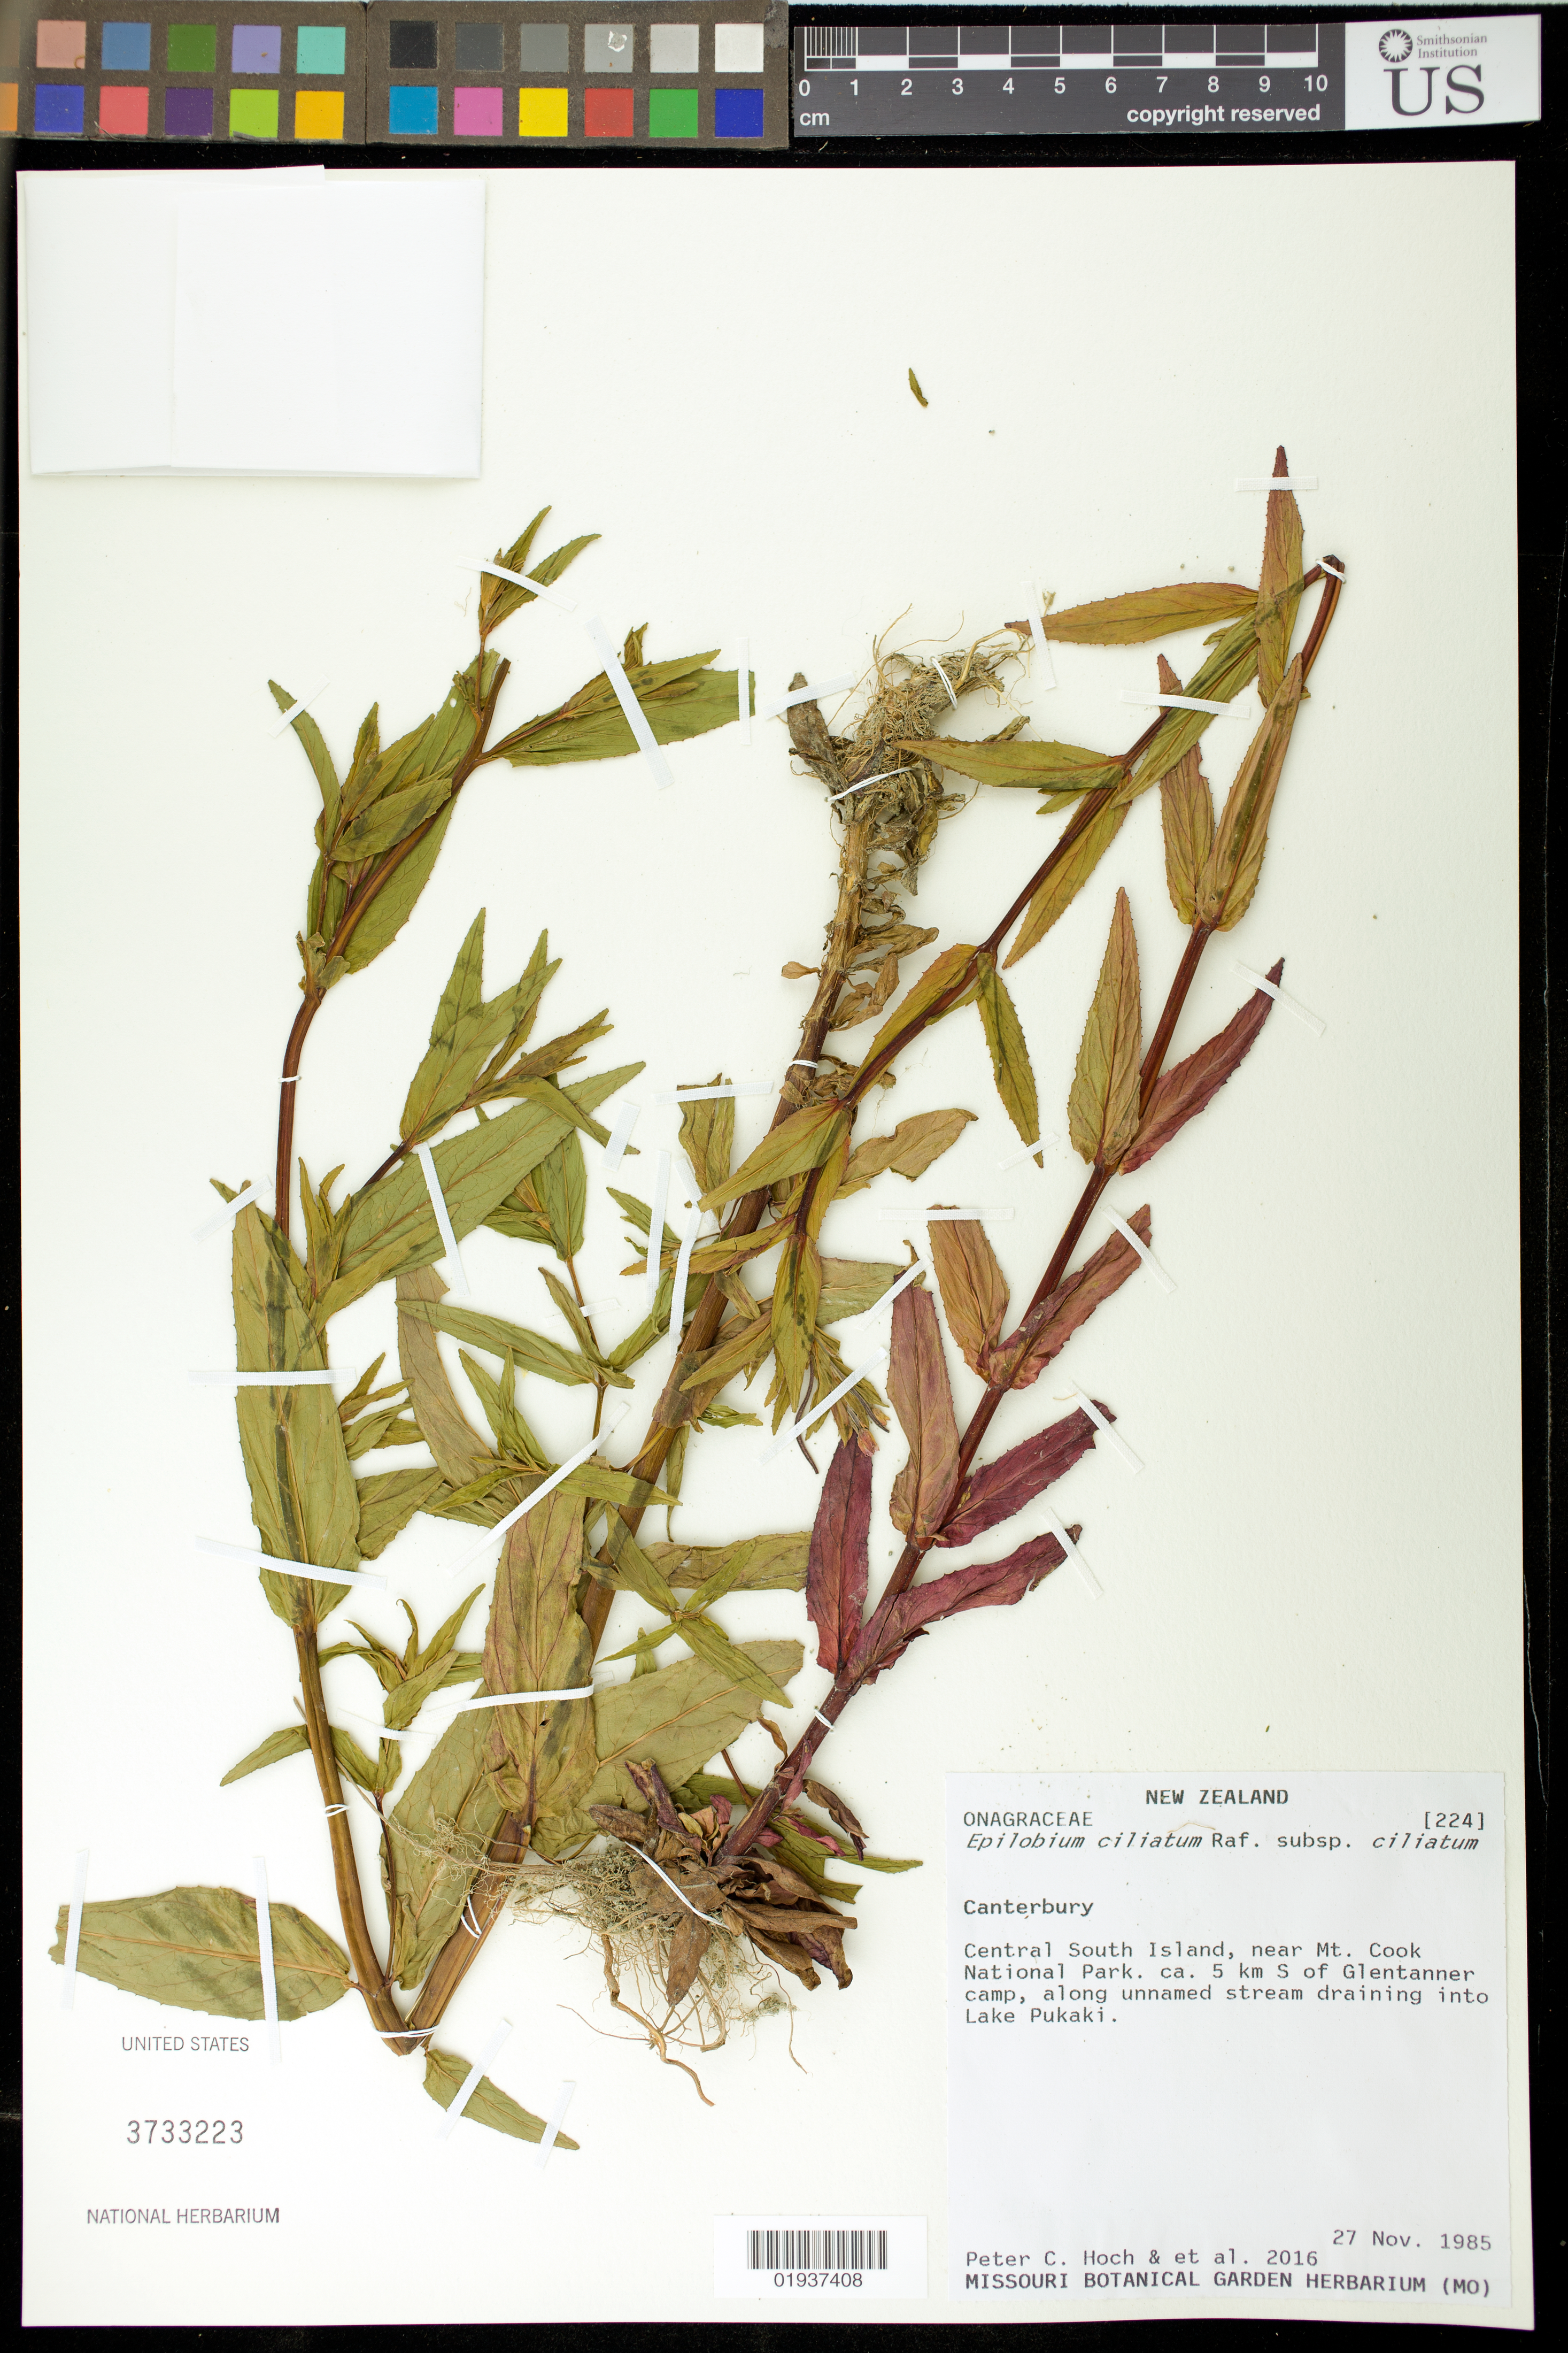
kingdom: Plantae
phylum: Tracheophyta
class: Magnoliopsida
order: Myrtales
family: Onagraceae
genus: Epilobium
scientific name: Epilobium ciliatum subsp. ciliatum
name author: Raf.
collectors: P. C. Hoch & et al.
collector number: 2016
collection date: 1985-11-27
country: New Zealand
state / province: Canterbury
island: South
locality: Central South Island, near Mt. Cook National Park. ca. 5 km S of Glentanner camp, along unnamed stream draining into Lake Pukaki.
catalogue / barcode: US 3733223